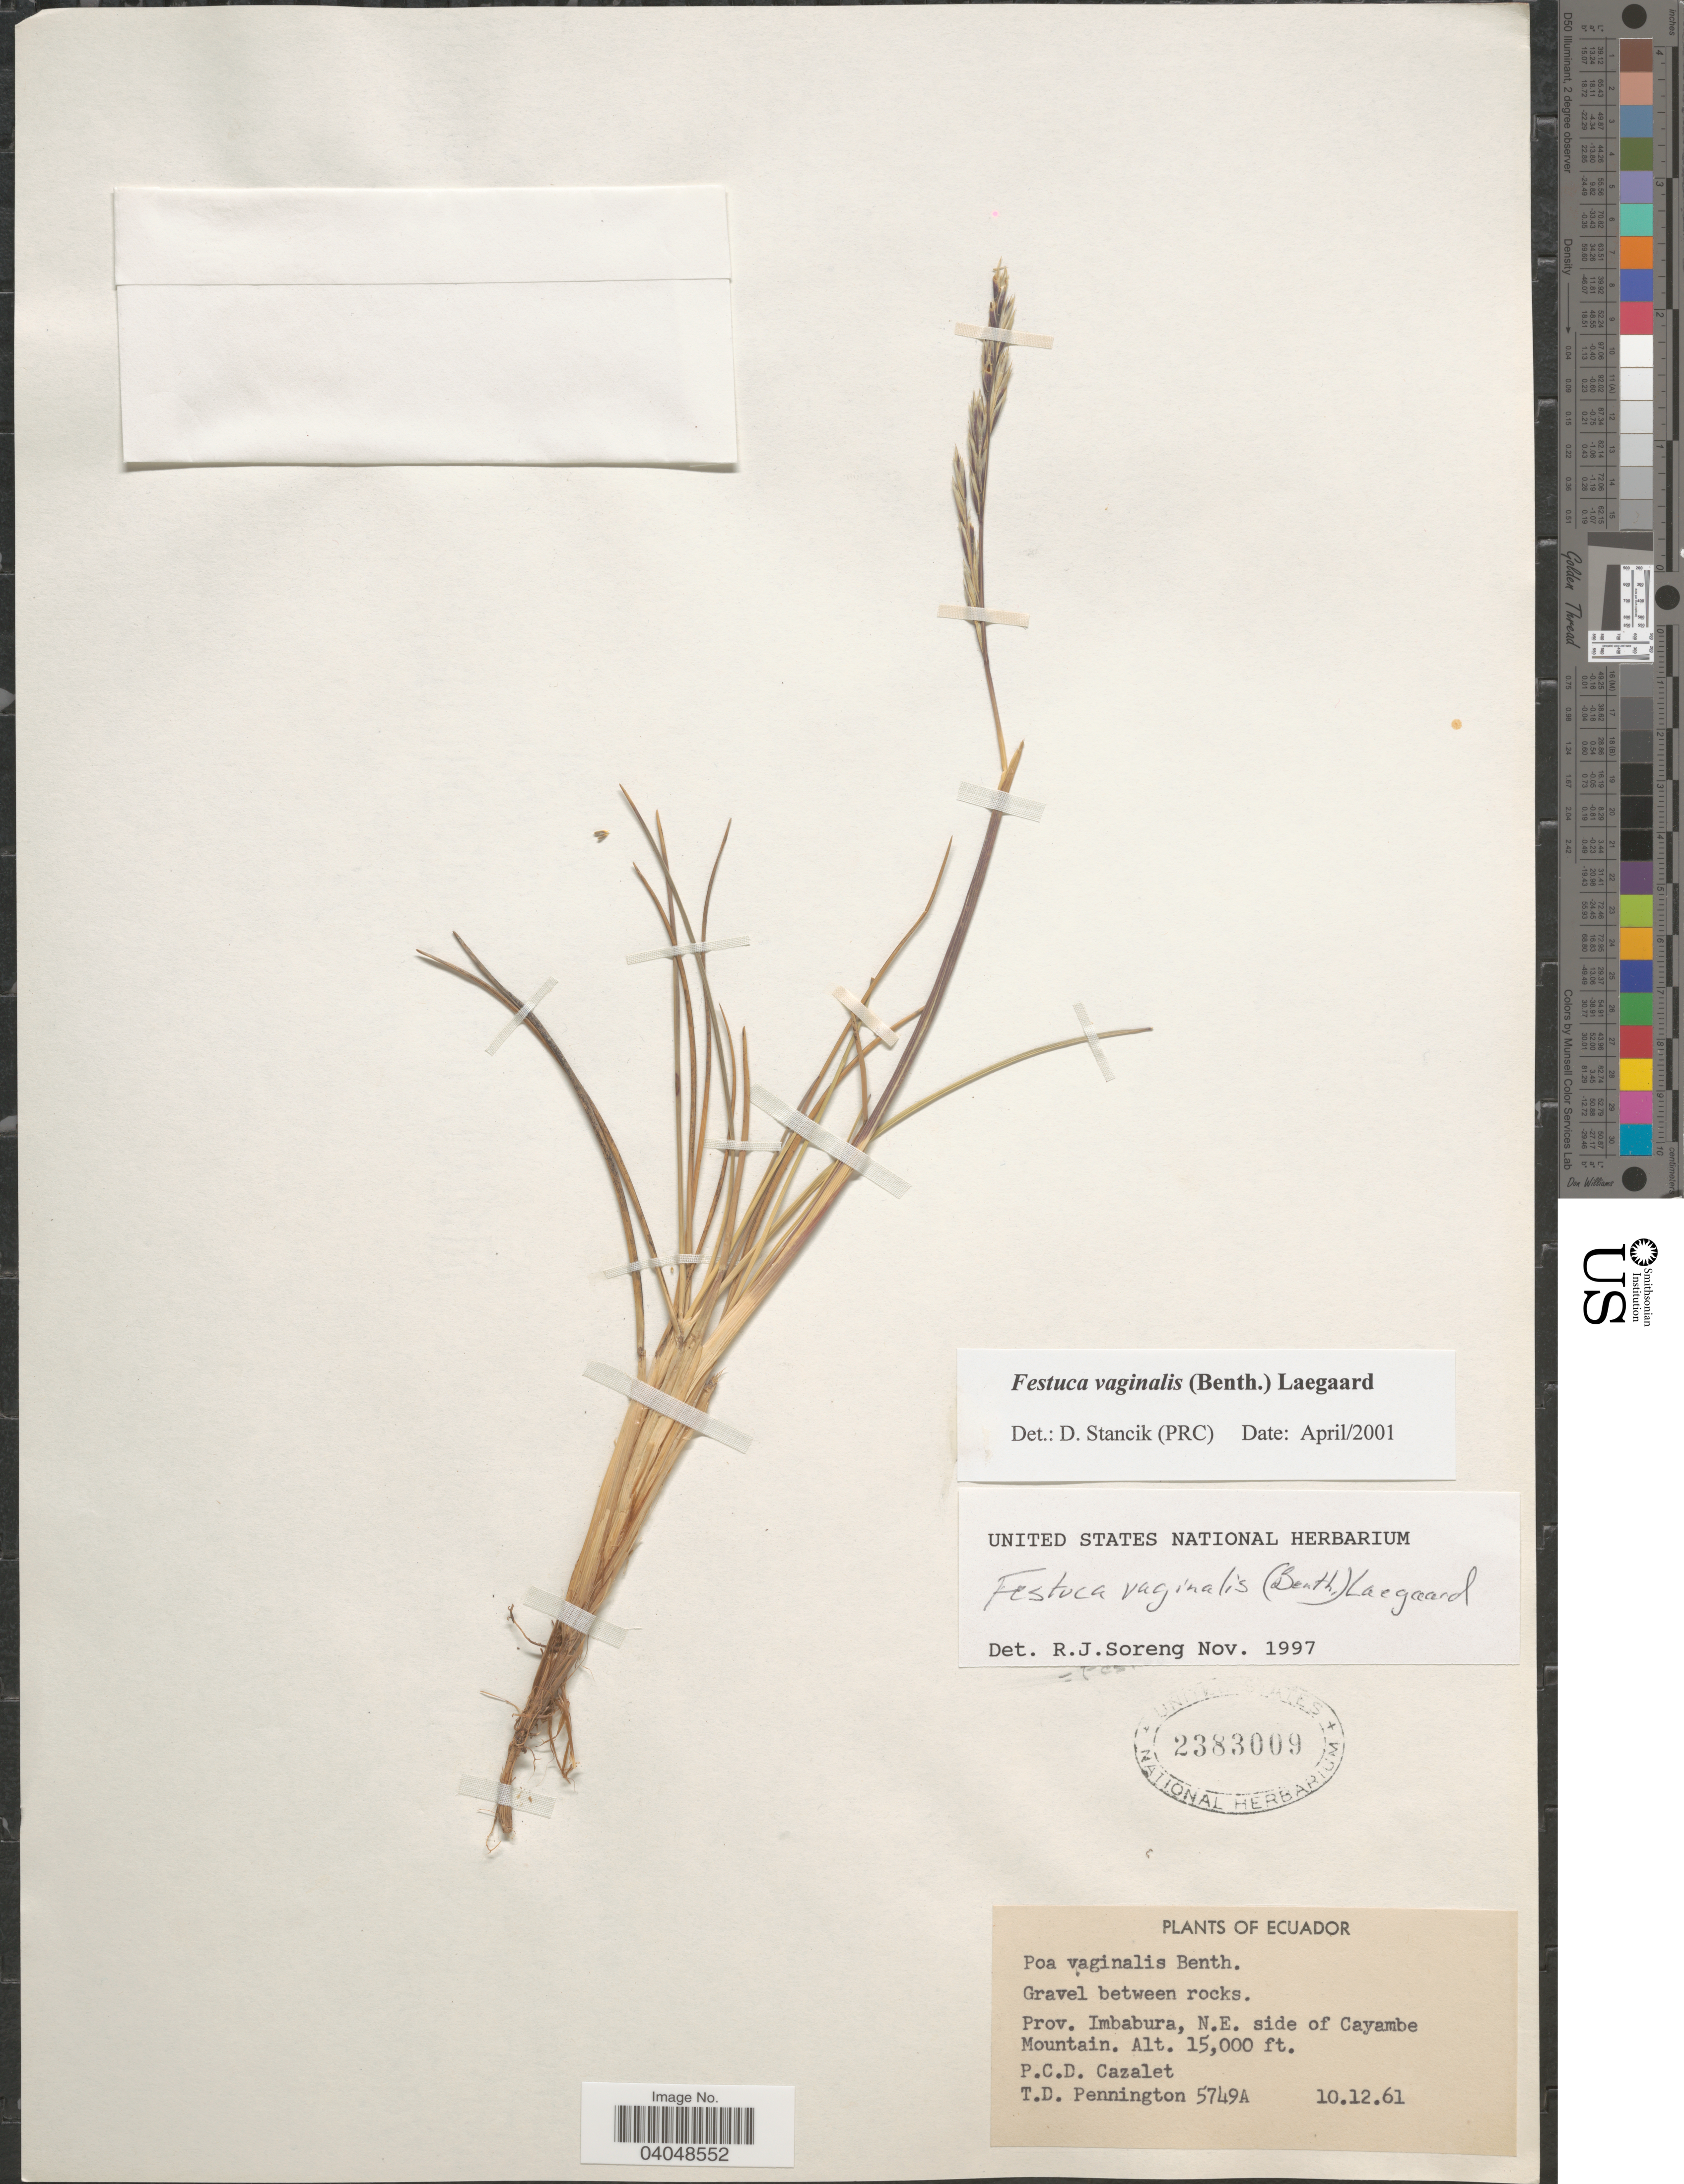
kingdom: Plantae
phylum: Tracheophyta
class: Liliopsida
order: Poales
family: Poaceae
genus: Festuca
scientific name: Festuca vaginalis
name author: (Benth.) Lægaard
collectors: P. C. D. Cazalet & T. D. Pennington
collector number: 5749A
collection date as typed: Transcribed d/m/y: 10/12/61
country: Ecuador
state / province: Imbabura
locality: N.E. side of Cayambe Mountain.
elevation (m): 4572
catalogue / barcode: US 2383009